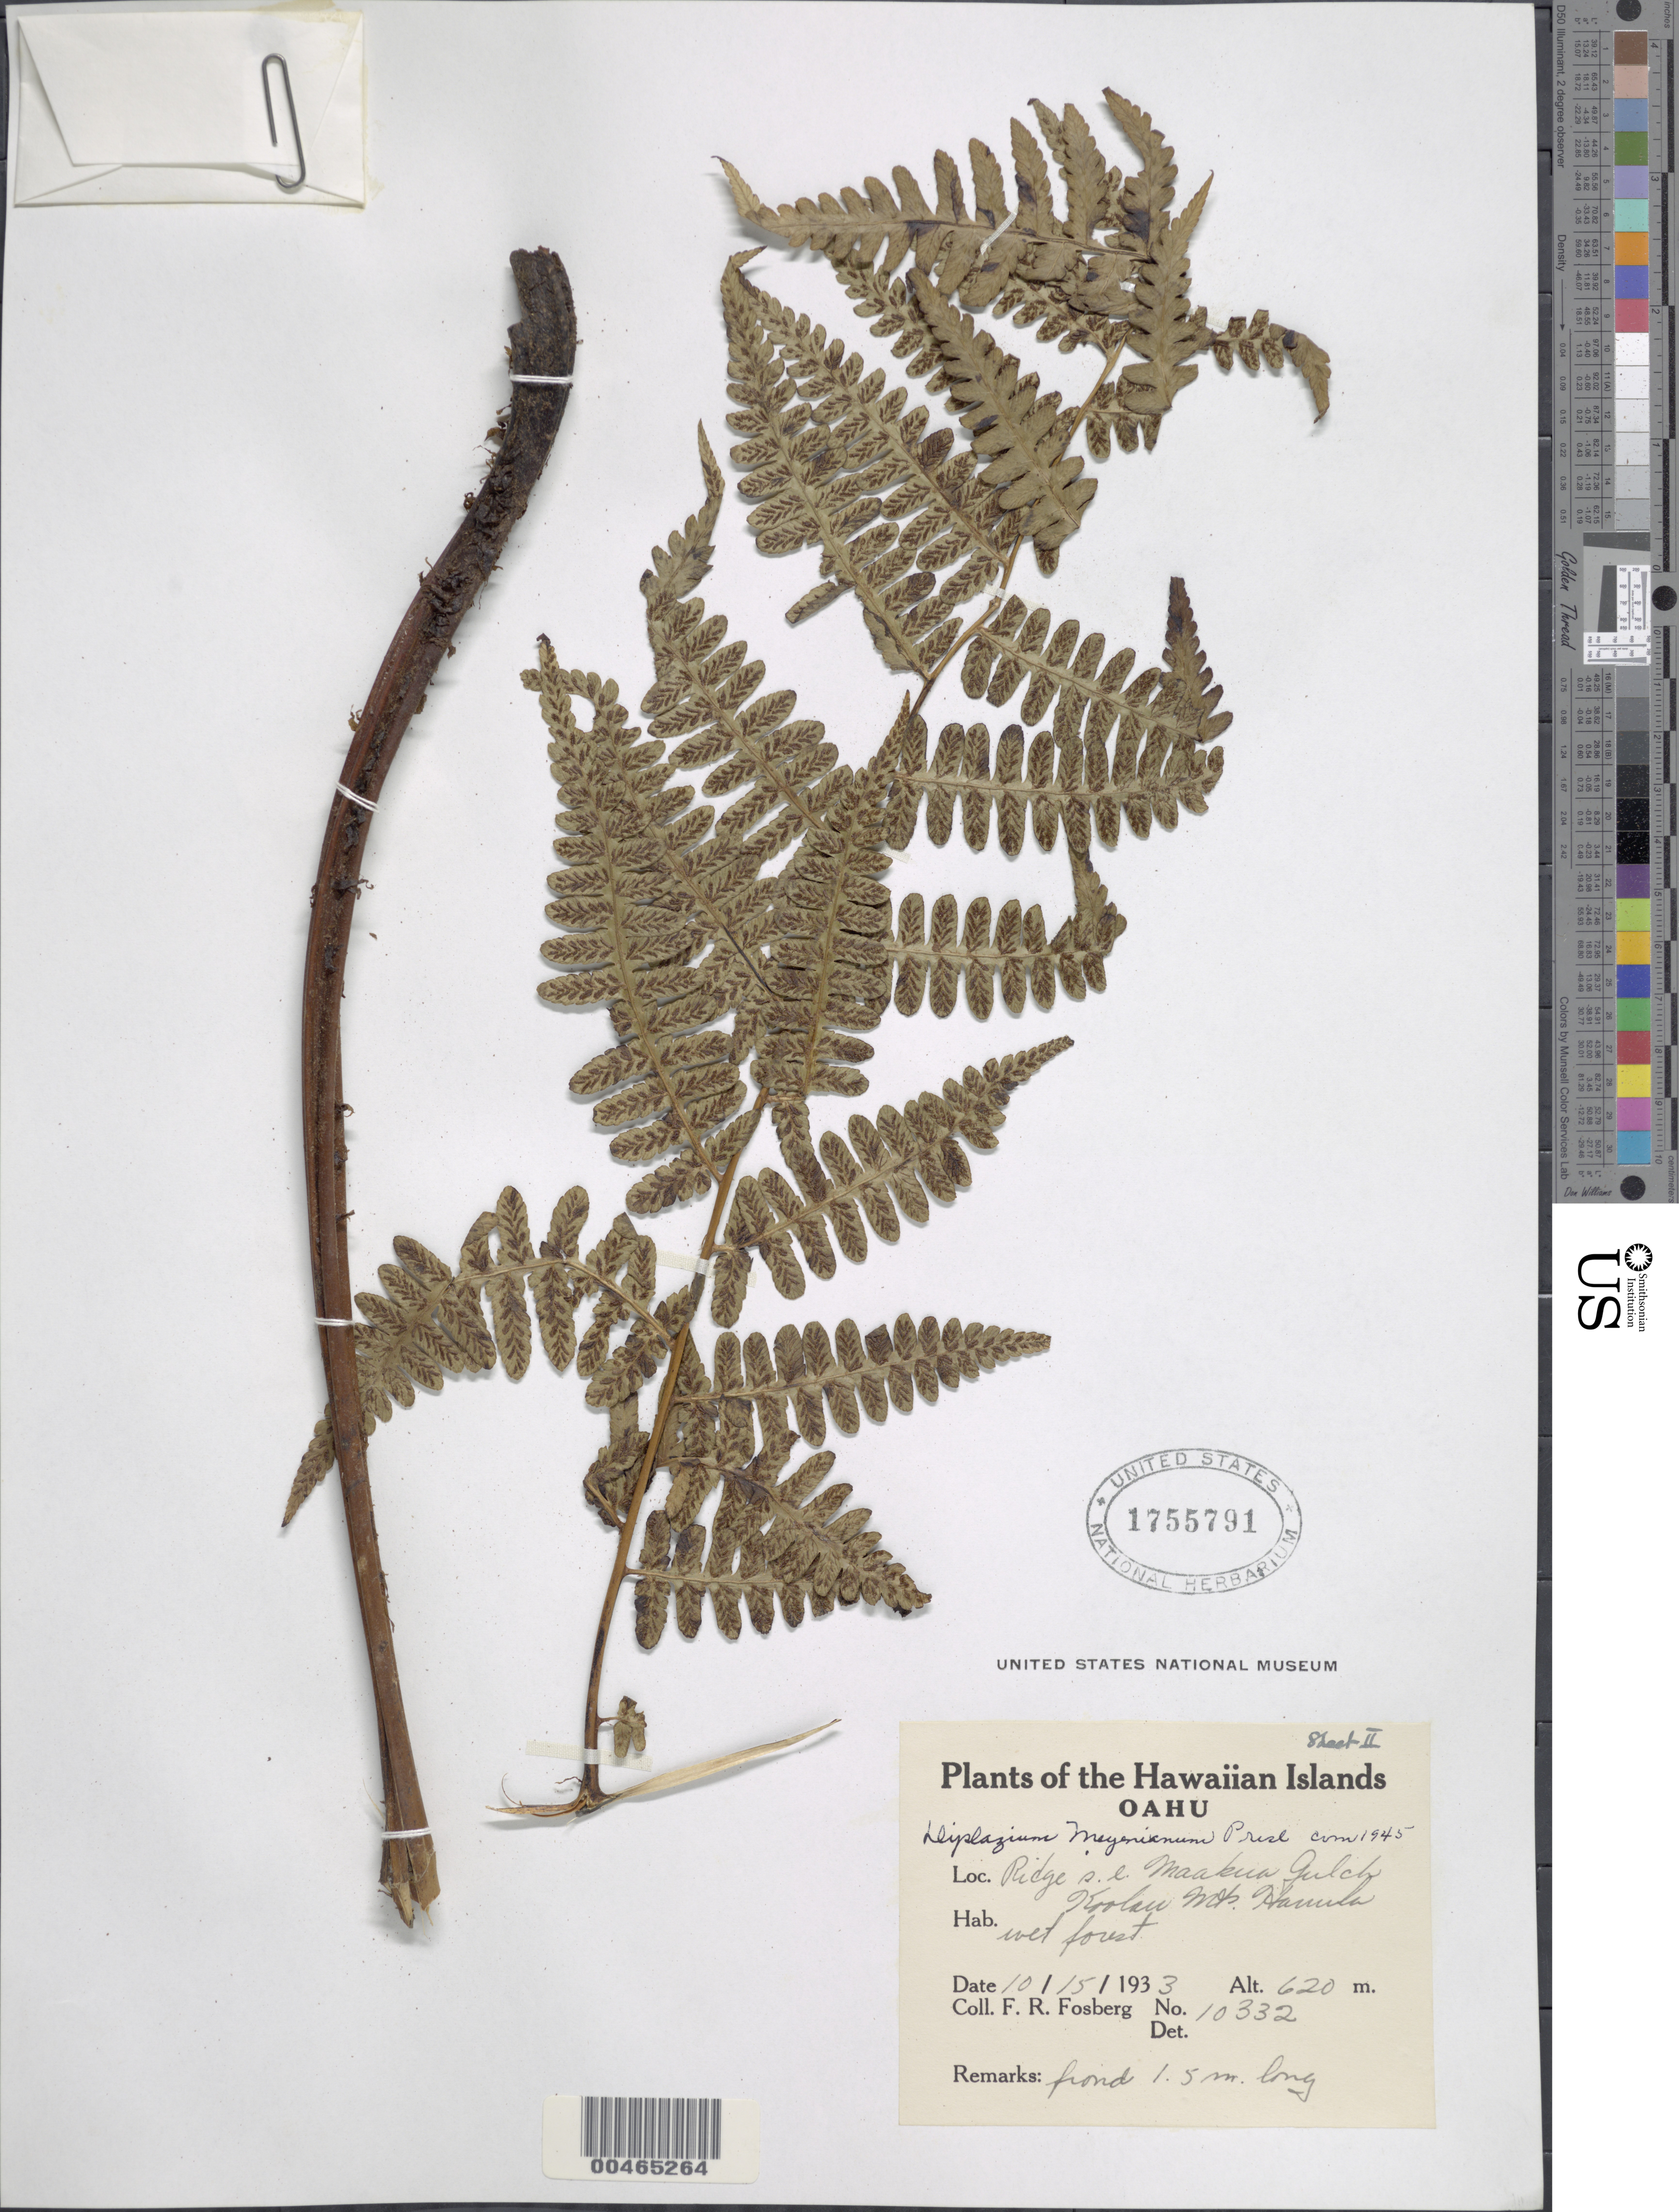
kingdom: Plantae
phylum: Tracheophyta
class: Polypodiopsida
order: Polypodiales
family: Athyriaceae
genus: Diplazium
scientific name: Diplazium arnottii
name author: Brack.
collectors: F. R. Fosberg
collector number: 10332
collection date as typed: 15 Oct 1933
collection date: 1933-10-15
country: United States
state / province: Hawaii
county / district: Honolulu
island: Oahu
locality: Ridge SE Maakua Gulch, Koolau Mountains, Hauula, Oahu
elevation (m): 620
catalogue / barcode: US 1755791